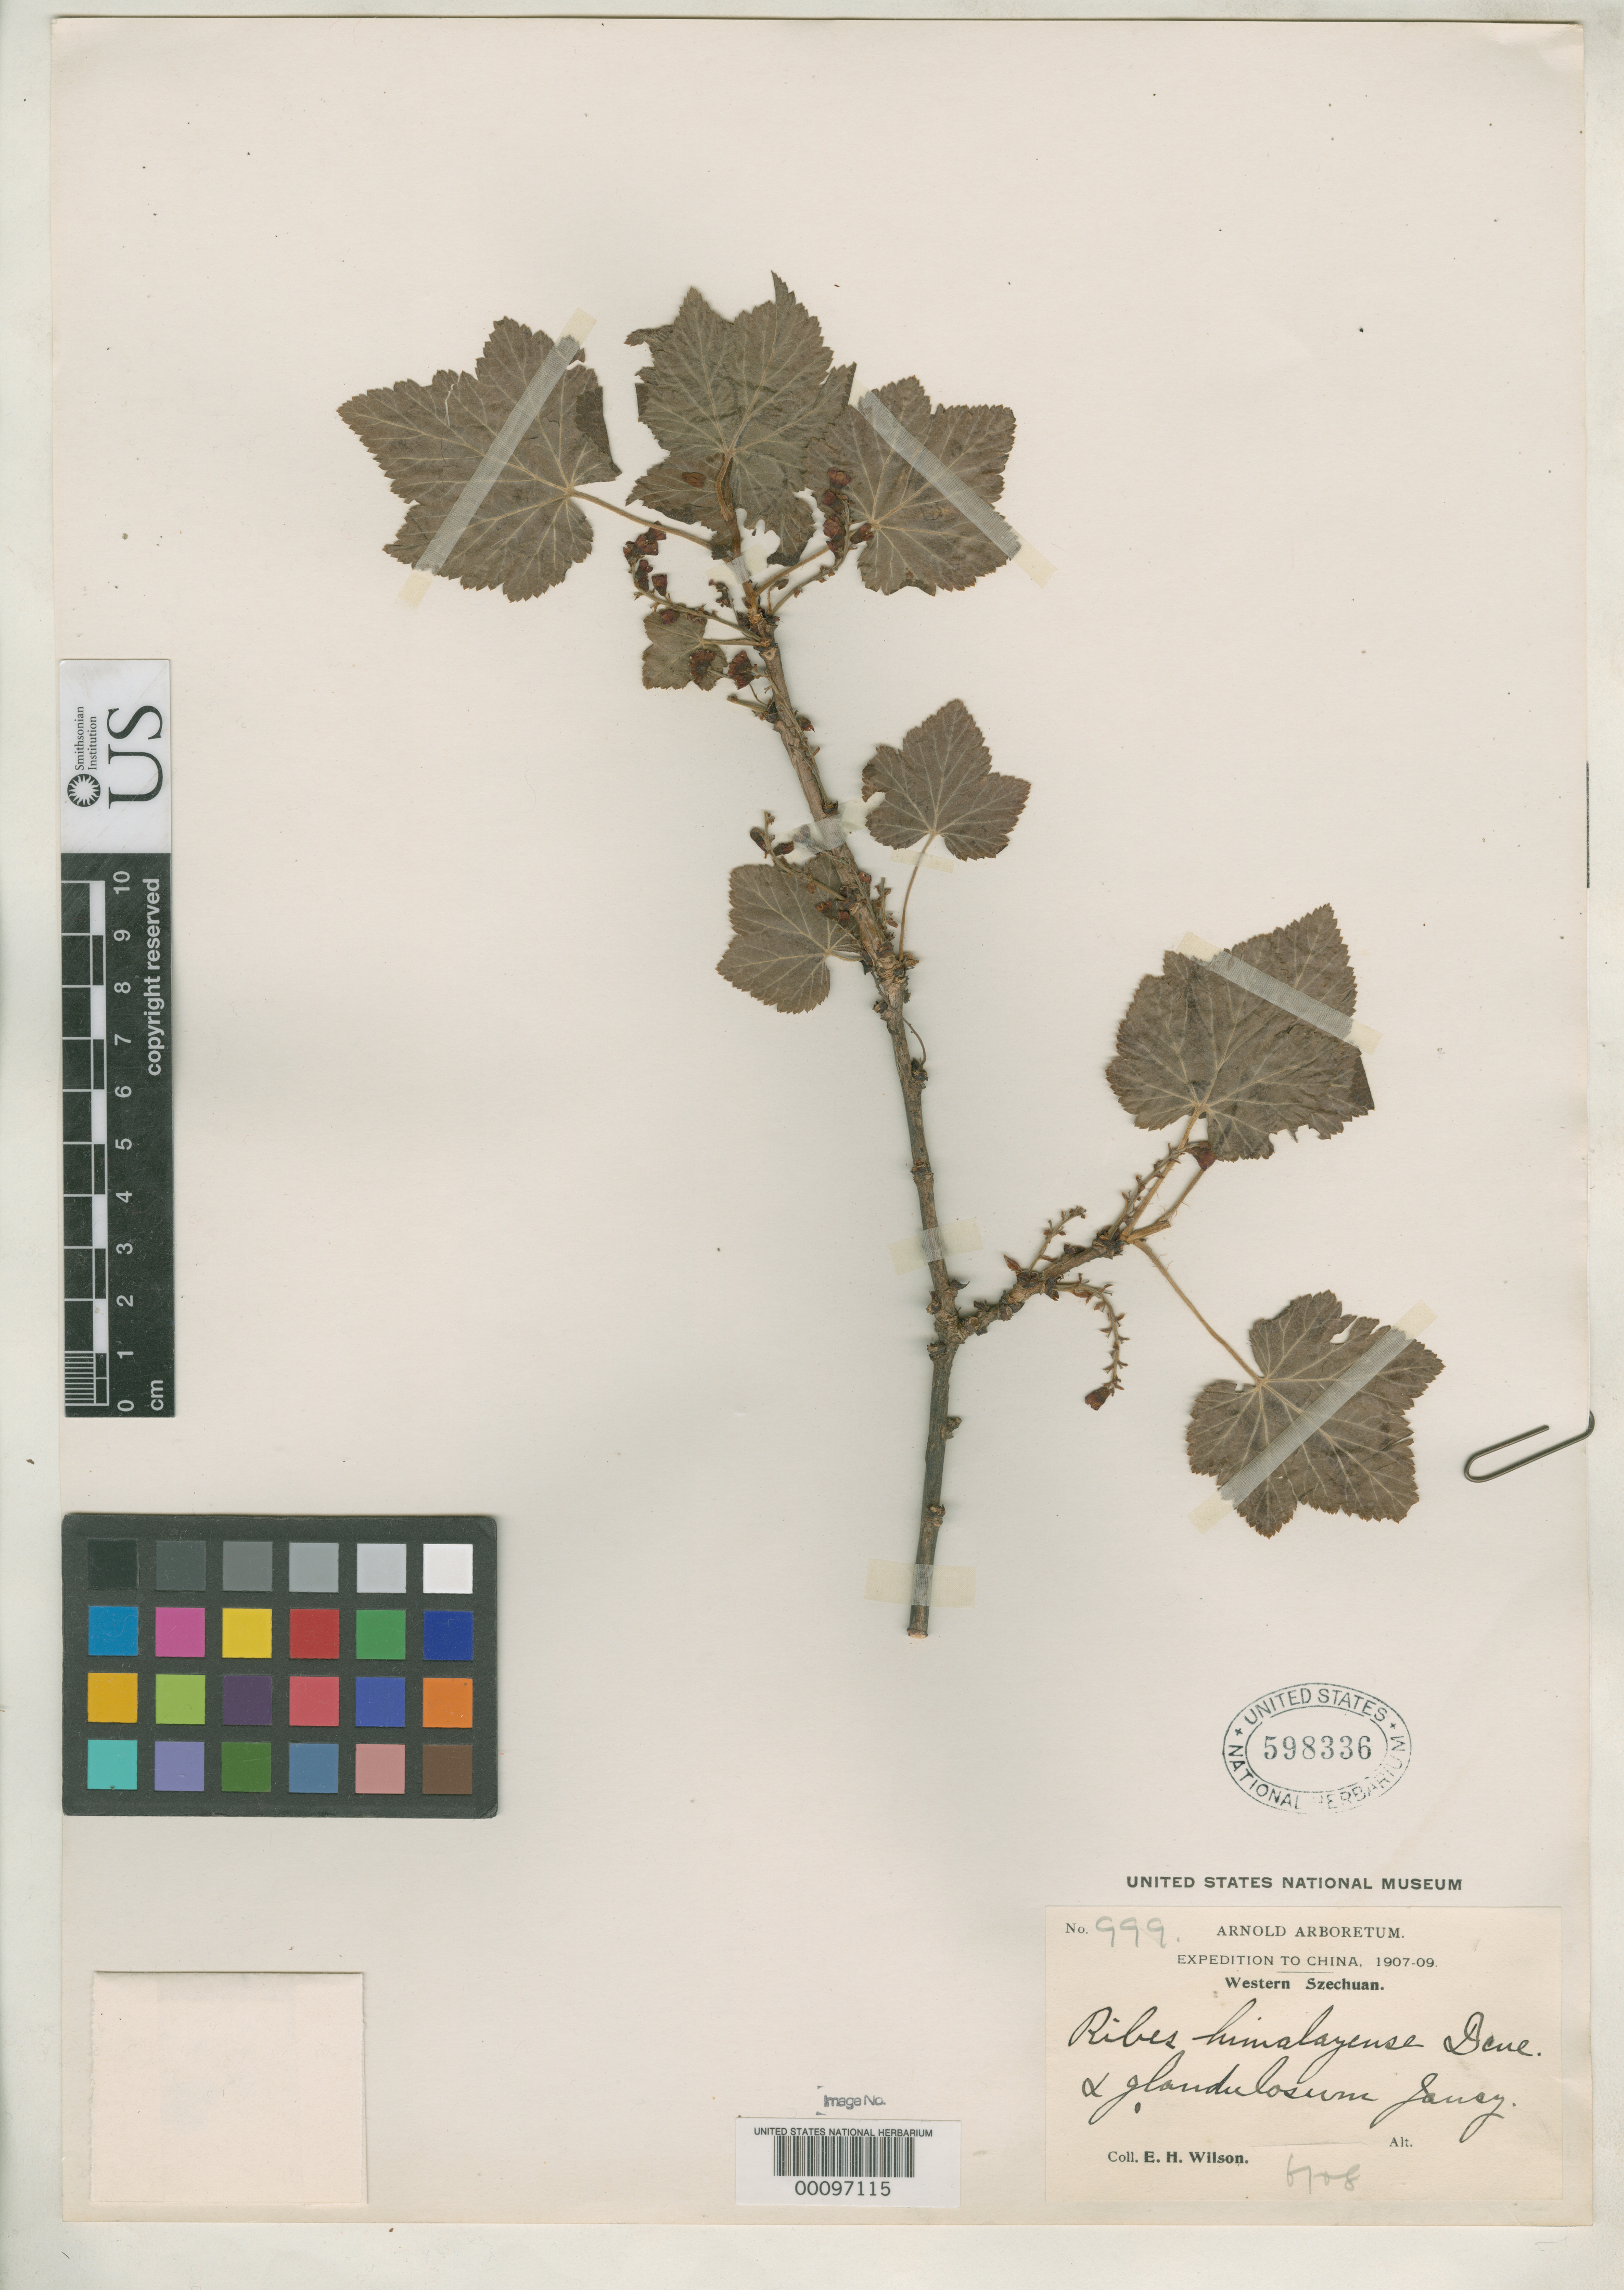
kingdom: Plantae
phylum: Tracheophyta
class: Magnoliopsida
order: Saxifragales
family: Grossulariaceae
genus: Ribes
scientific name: Ribes himalayense var. glandulosum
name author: Janczewski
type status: Syntype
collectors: E. H. Wilson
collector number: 999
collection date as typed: Jun 1908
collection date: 1908-06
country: China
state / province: Sichuan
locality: Near Ta-tsien-lu.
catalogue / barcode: US 598336